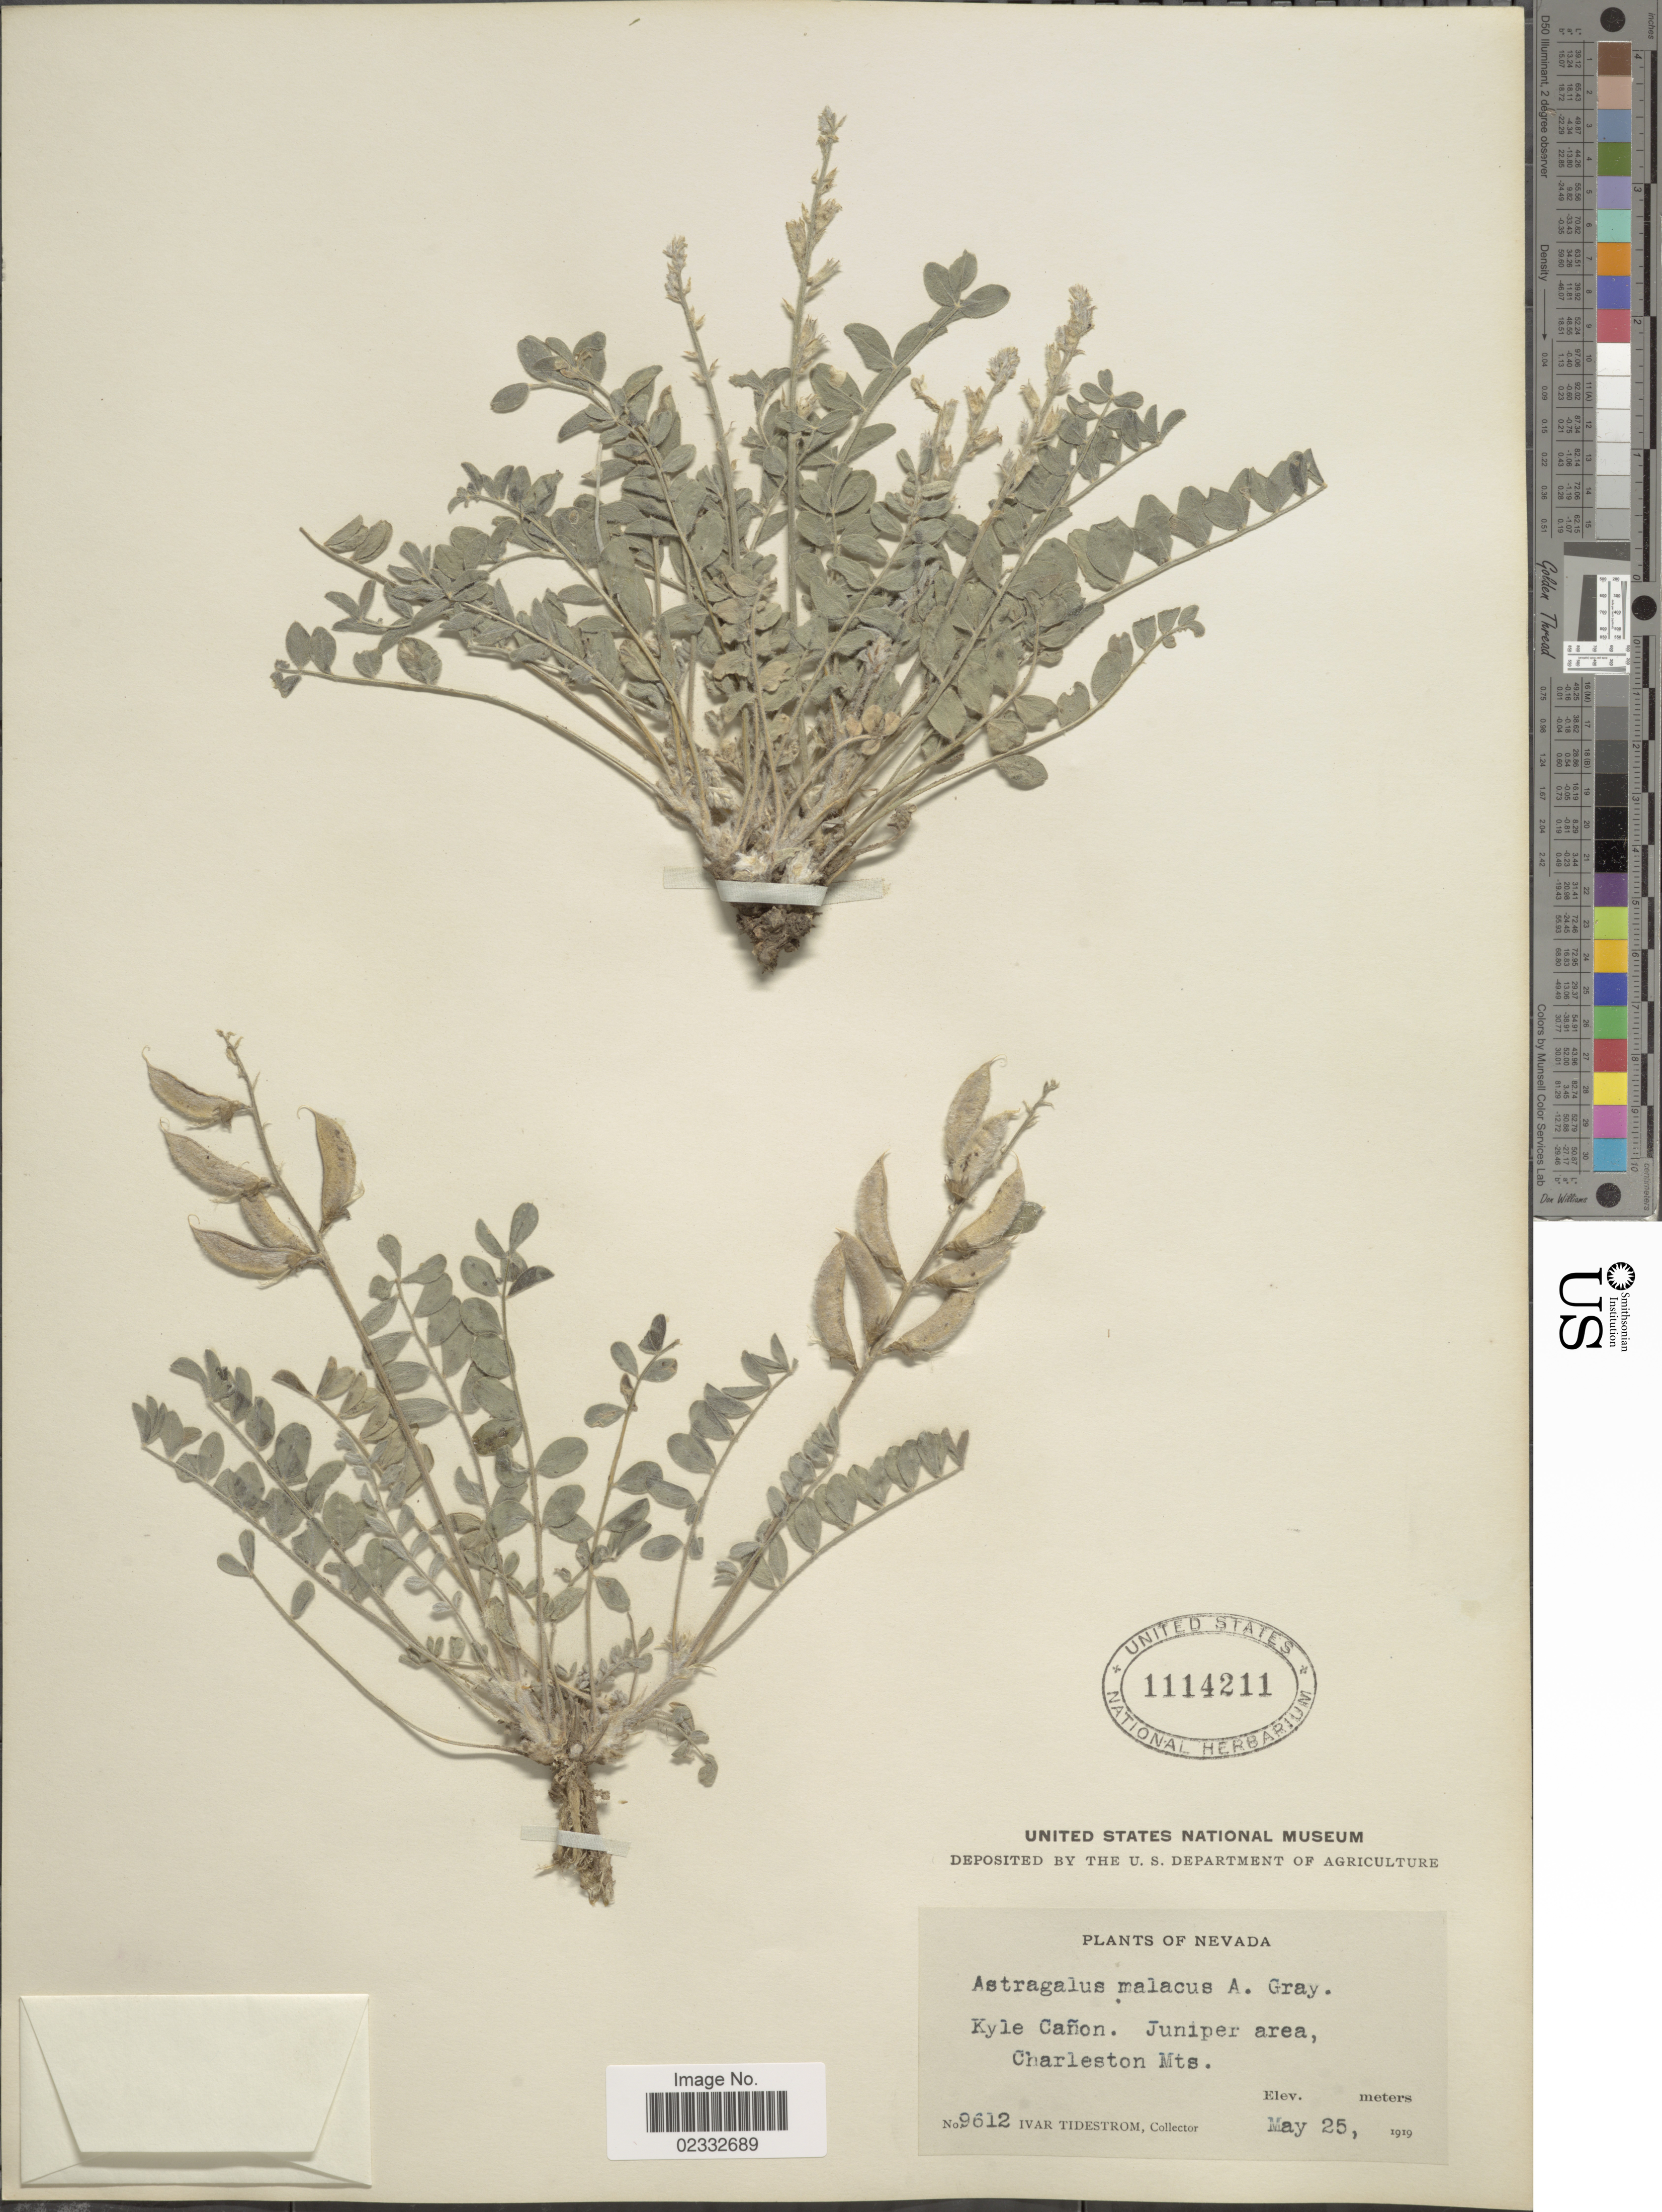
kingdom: Plantae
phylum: Tracheophyta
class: Magnoliopsida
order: Fabales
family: Fabaceae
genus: Astragalus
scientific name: Astragalus malacus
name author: A. Gray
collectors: I. F. Tidestrom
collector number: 9612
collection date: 1919-05-25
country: United States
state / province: Nevada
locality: Kyle Canon, Juniper area, Charleston Mts.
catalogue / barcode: US 1114211